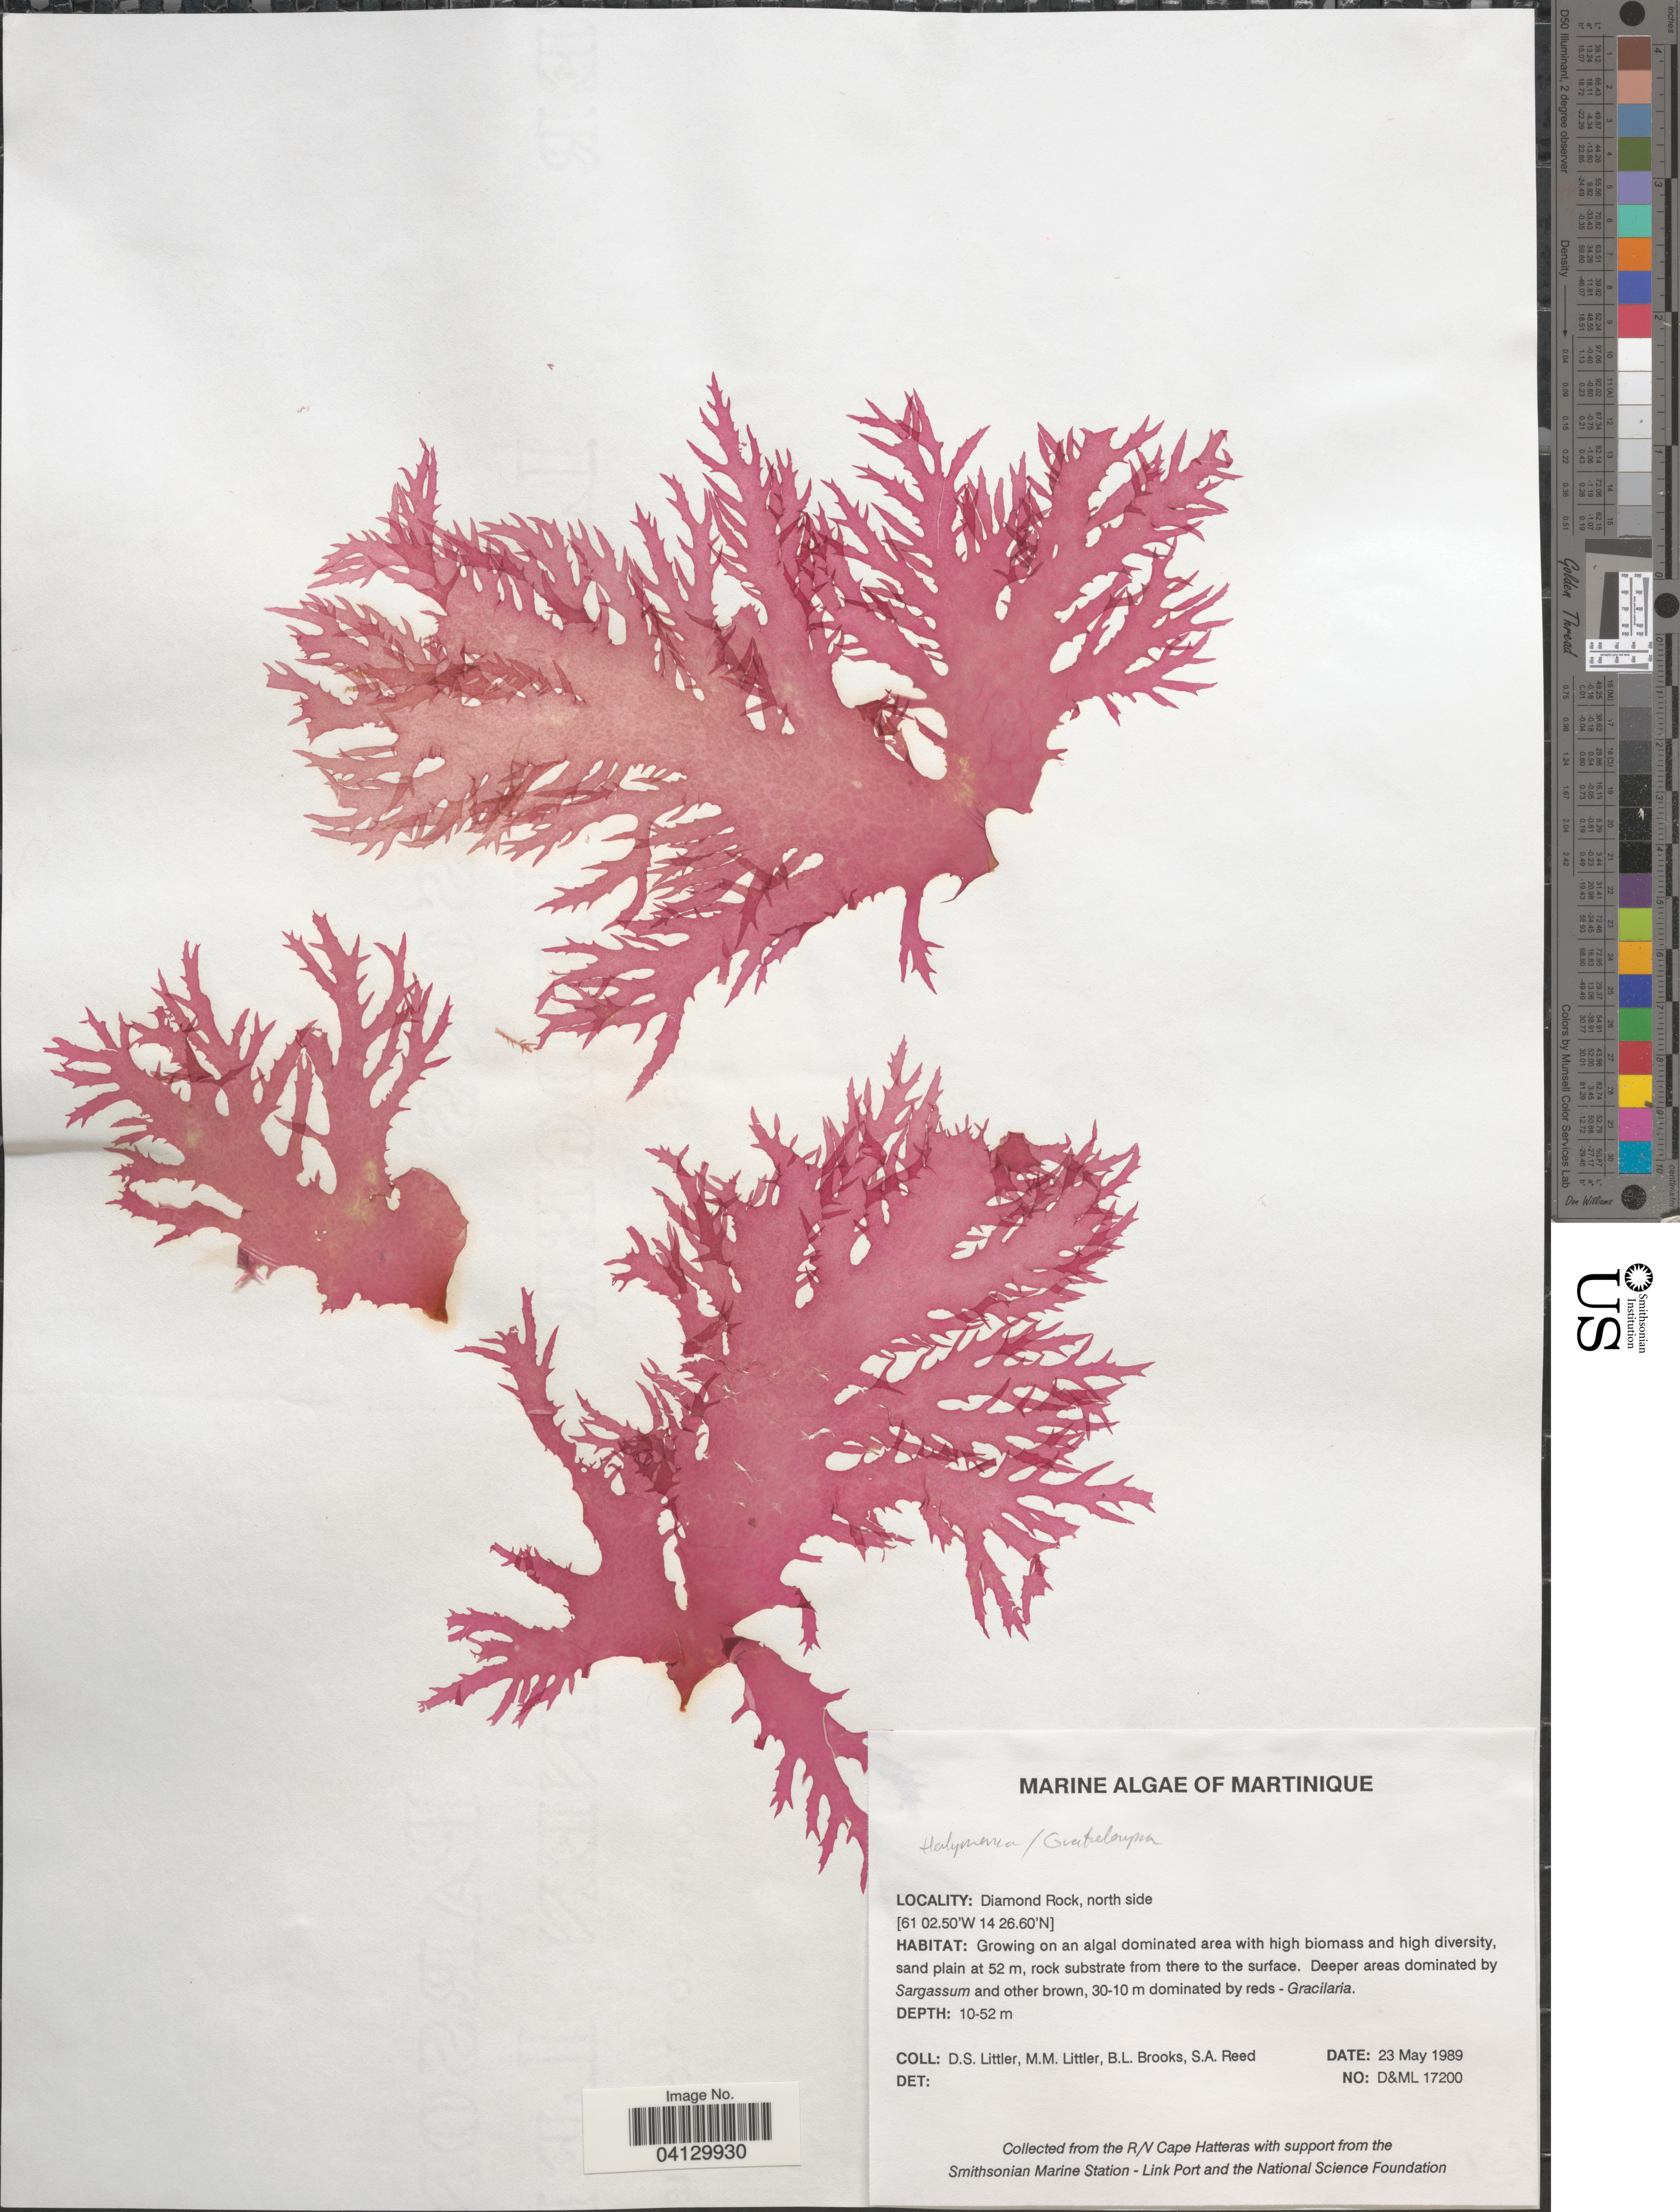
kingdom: Plantae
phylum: Rhodophyta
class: Florideophyceae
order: Halymeniales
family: Halymeniaceae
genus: Halymenia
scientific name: Halymenia sp.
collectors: D. S. Littler, B. Brooks & S. Reed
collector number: D&ML17200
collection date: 1989-05-23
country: Martinique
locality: Diamond Rock, north side.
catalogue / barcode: US 328791